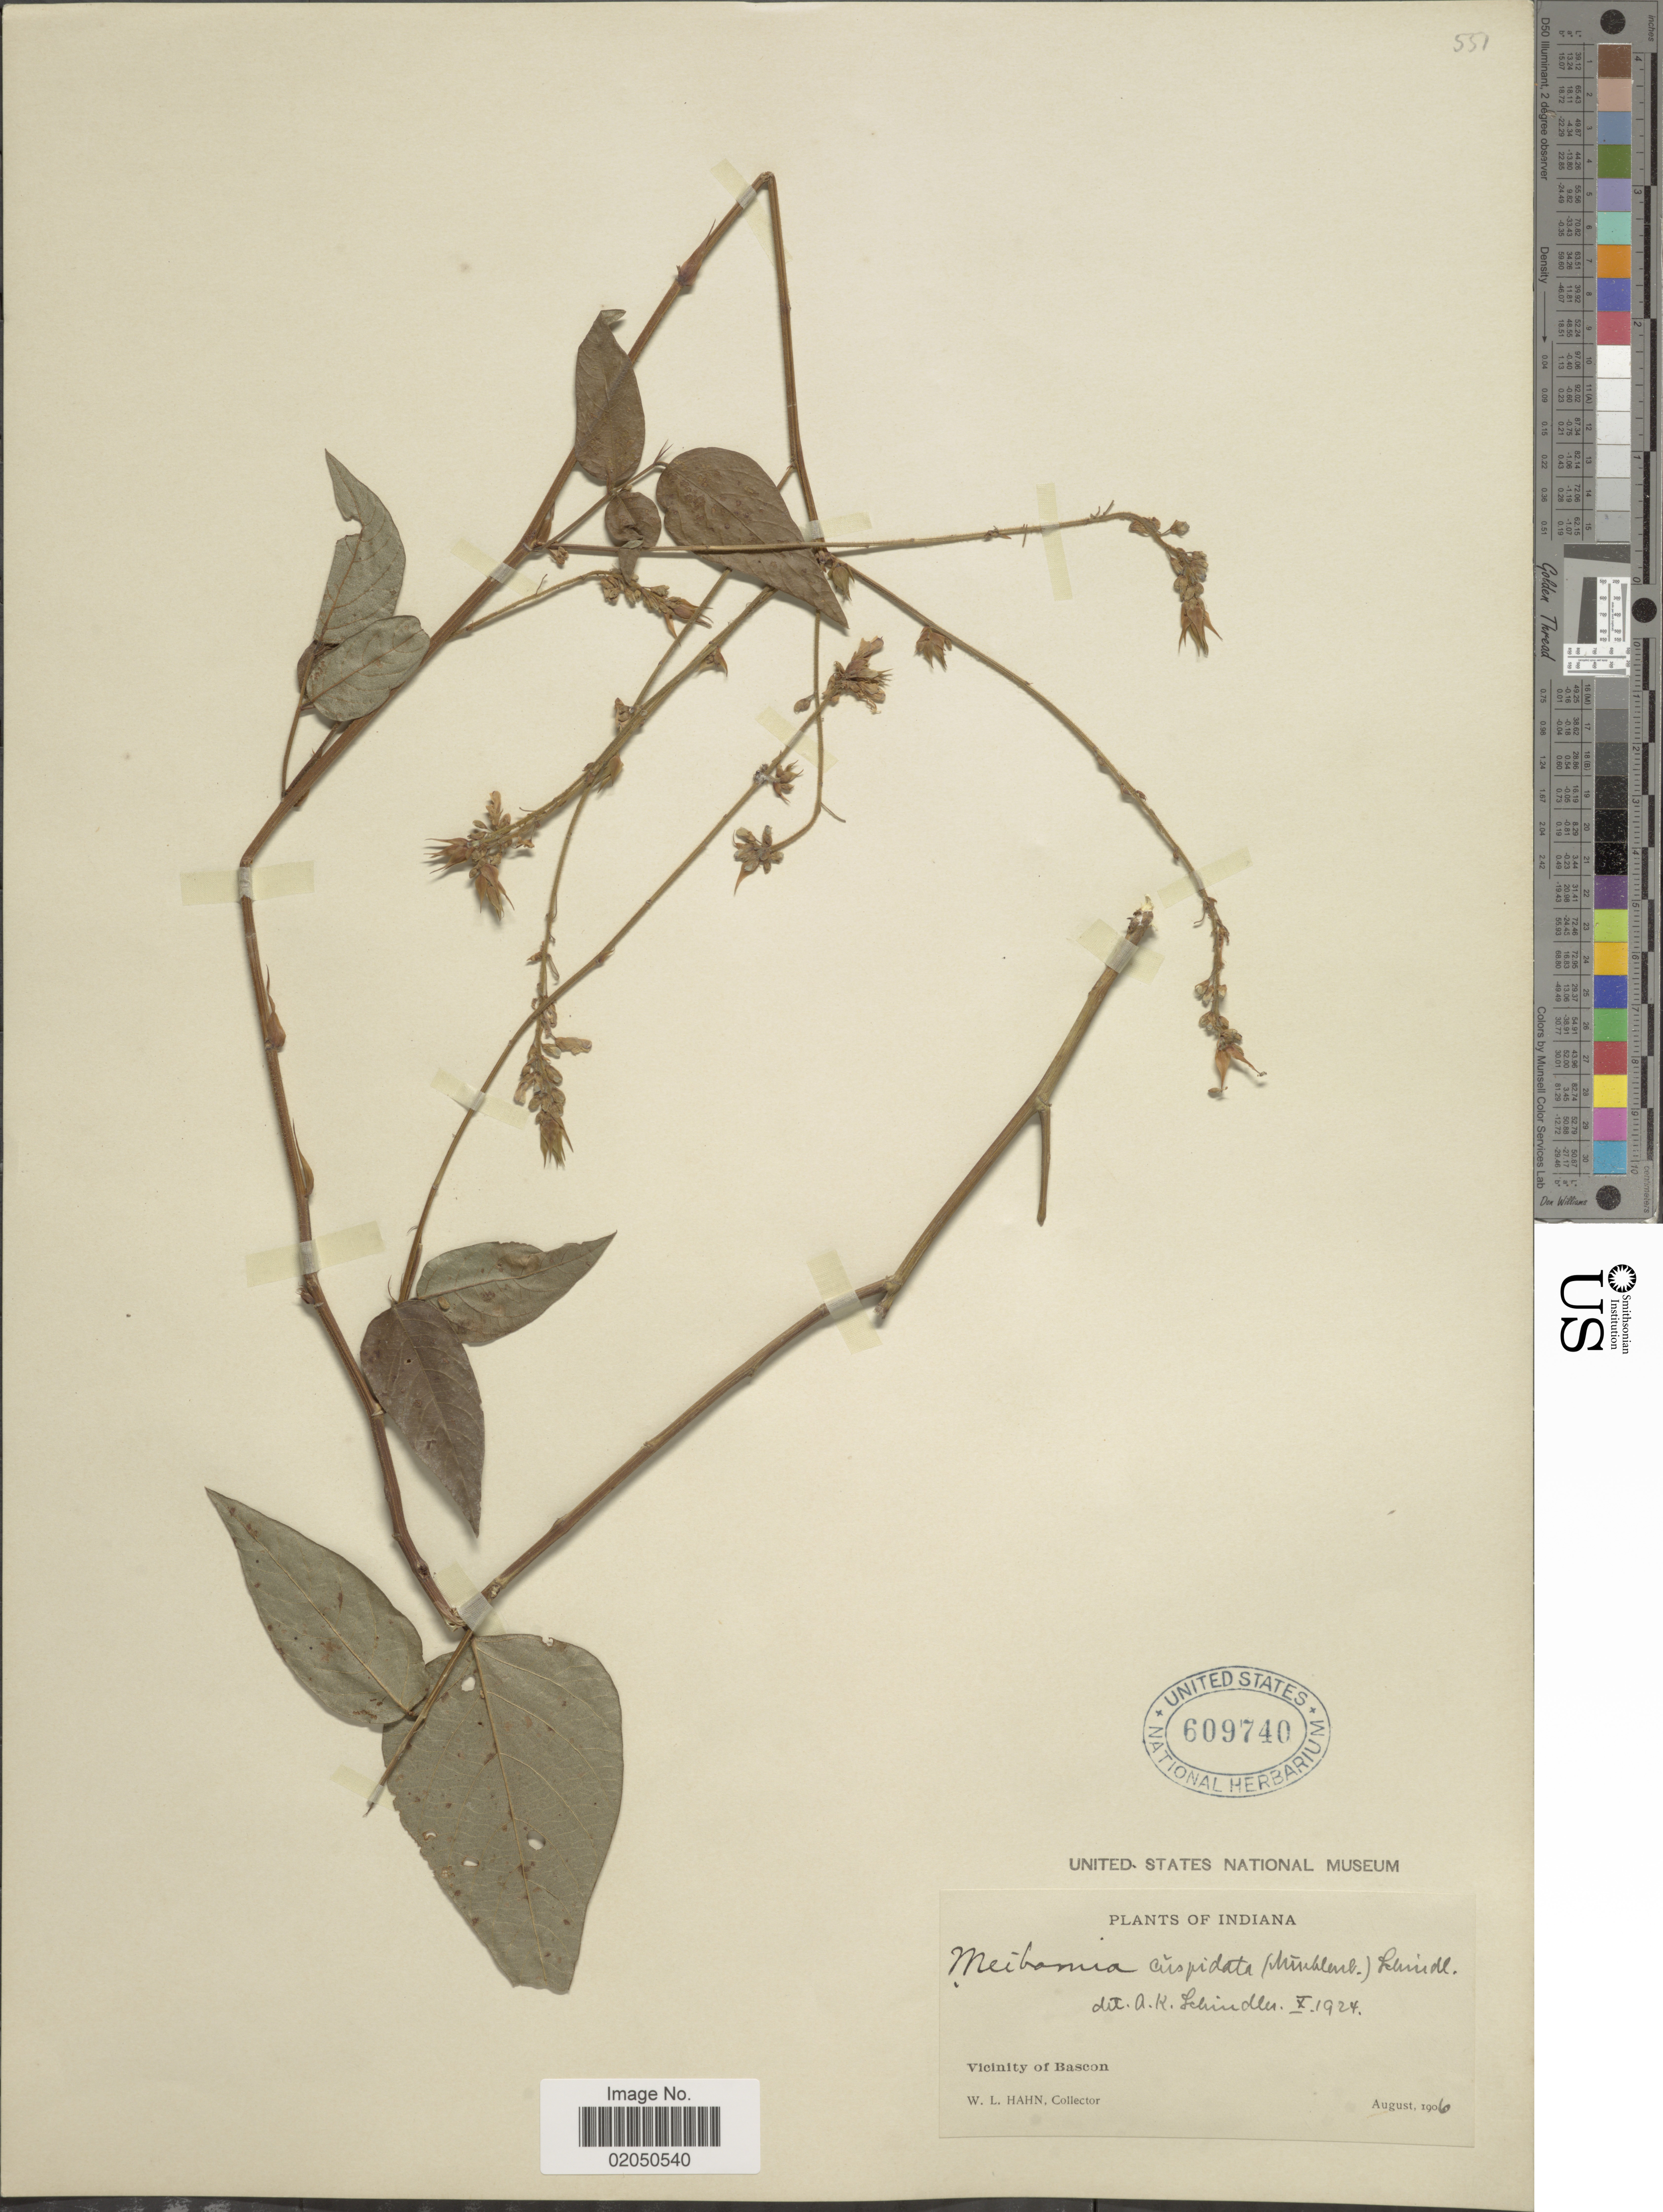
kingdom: Plantae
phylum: Tracheophyta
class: Magnoliopsida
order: Fabales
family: Fabaceae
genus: Desmodium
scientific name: Desmodium cuspidatum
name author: (Muhl. ex Willd.) Loudon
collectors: W. L. Hahn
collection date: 1906-08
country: United States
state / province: Indiana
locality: Vicinity of Bascon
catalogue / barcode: US 609740